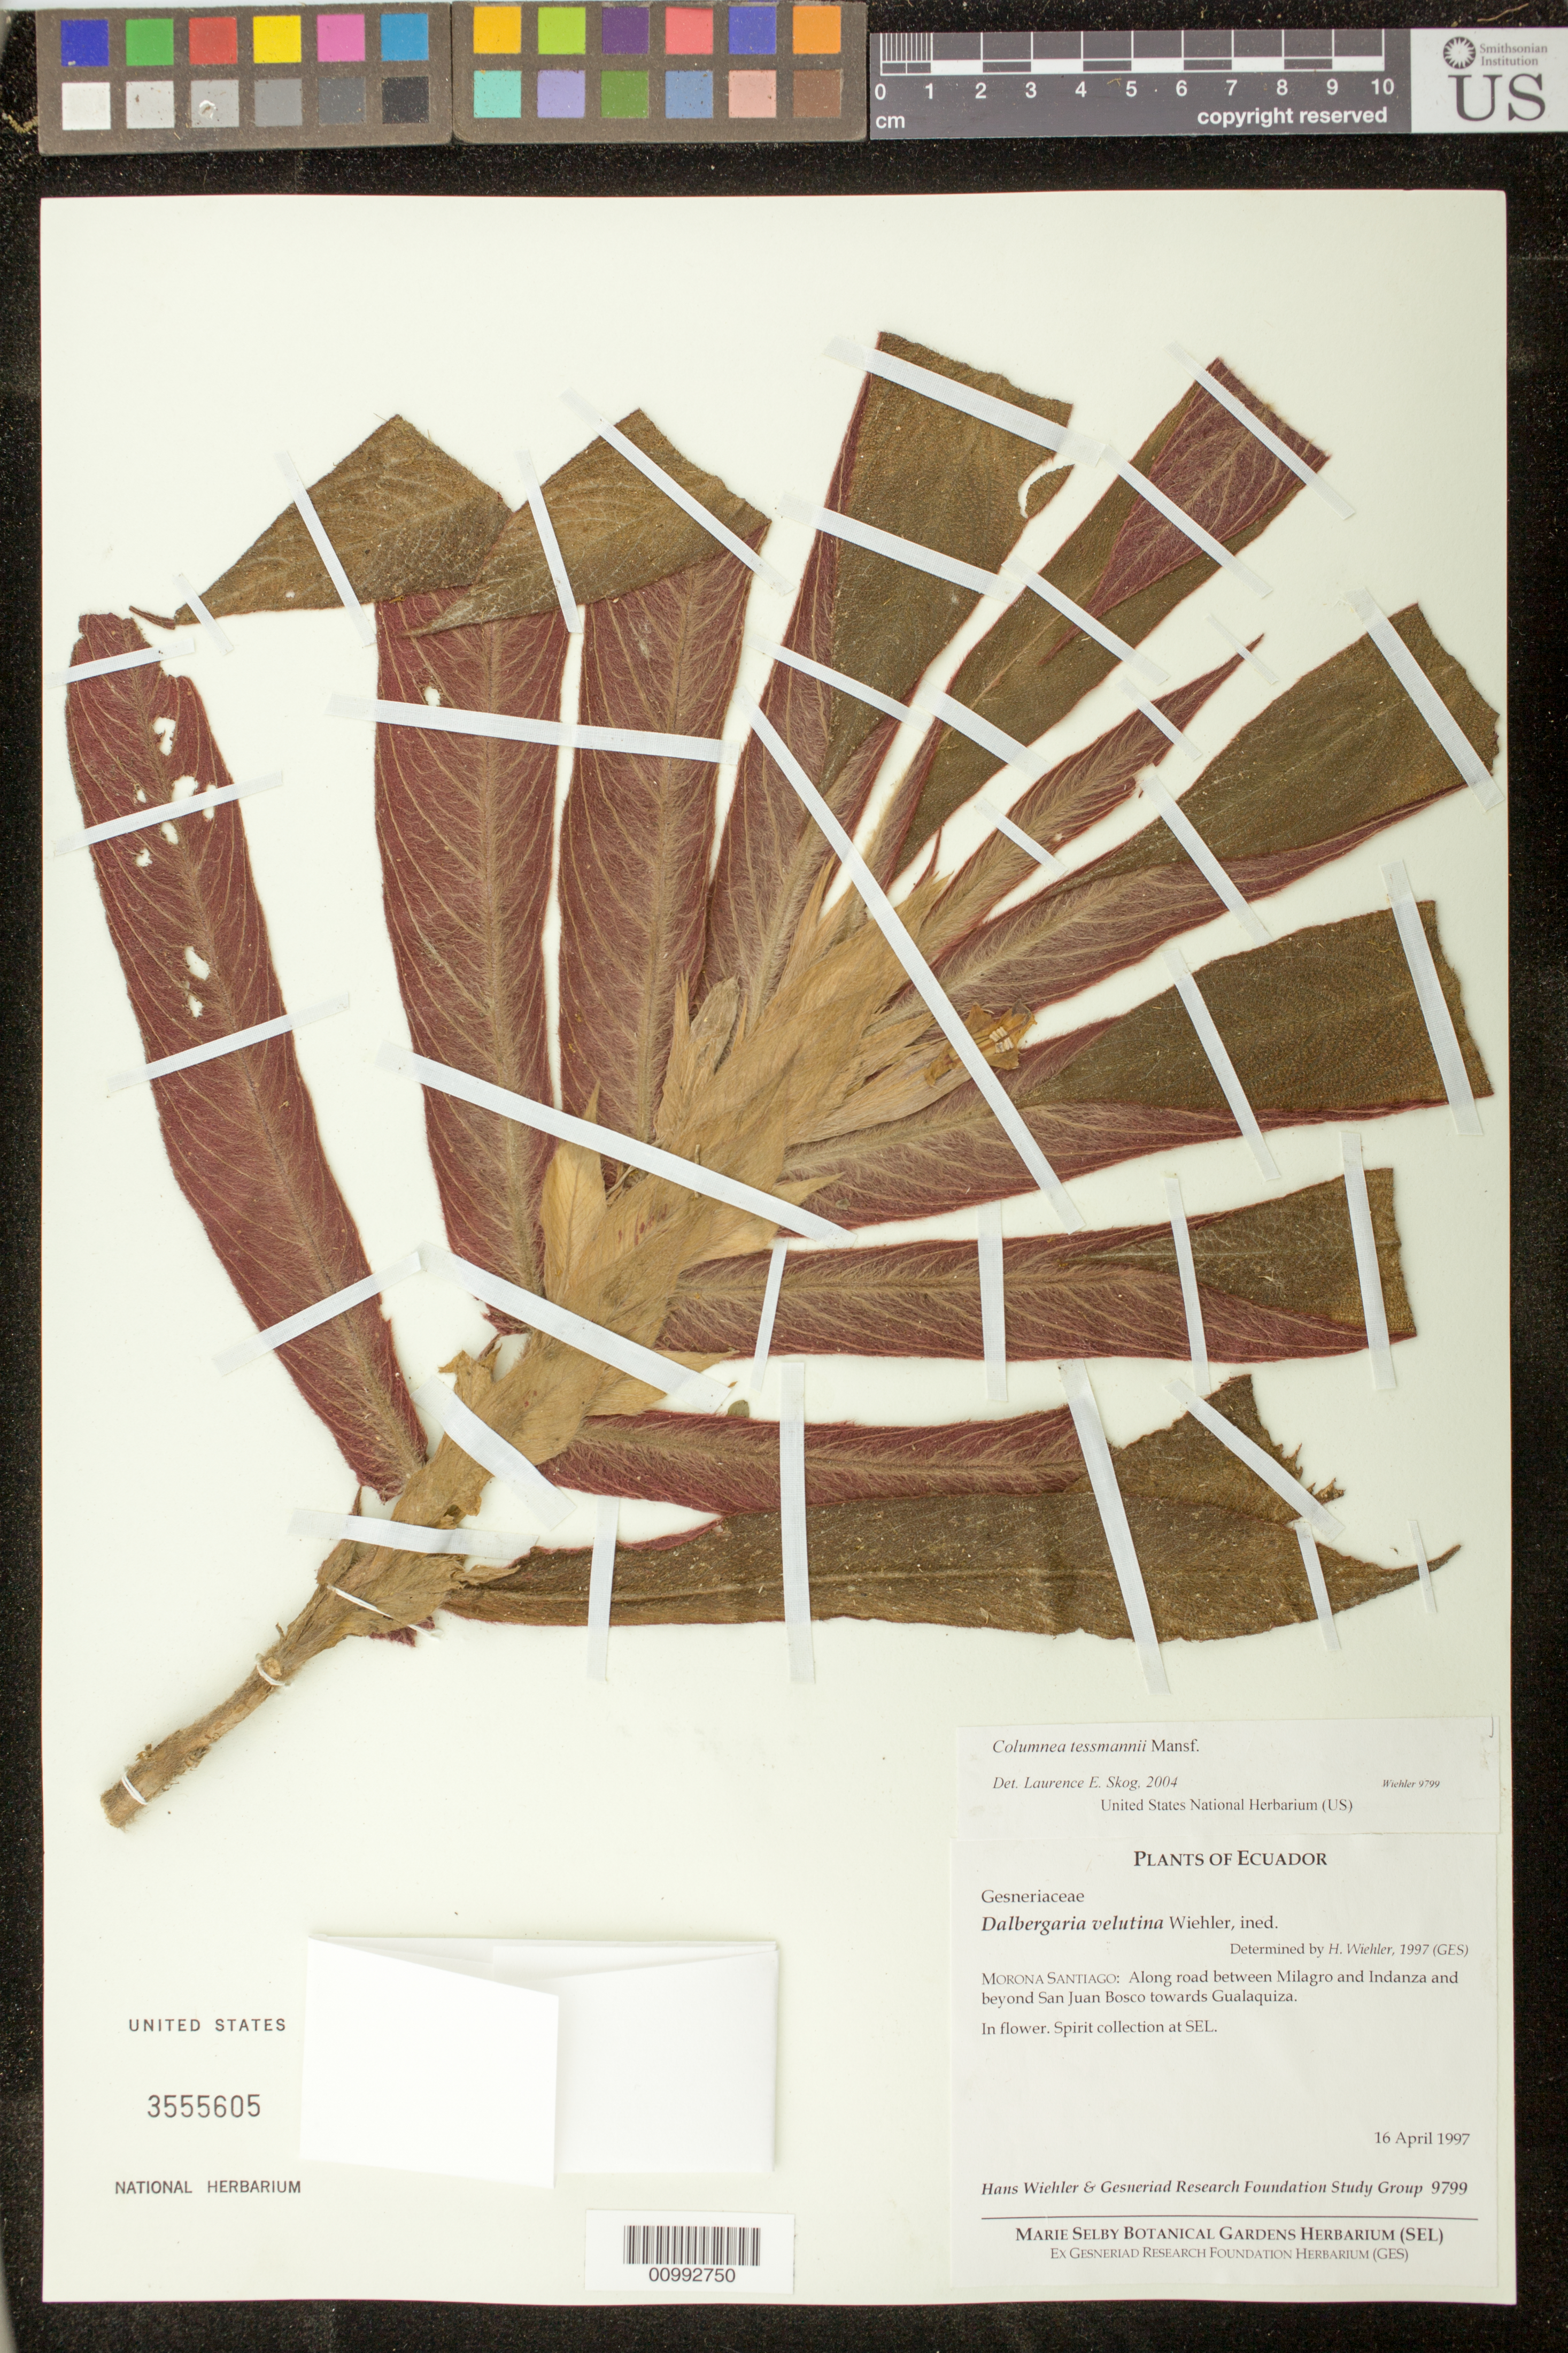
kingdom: Plantae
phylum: Tracheophyta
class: Magnoliopsida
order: Lamiales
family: Gesneriaceae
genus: Columnea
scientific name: Columnea tessmannii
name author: Mansf.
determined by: Skog, Laurence E.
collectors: H. J. Wiehler & GRF Study Group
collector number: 9799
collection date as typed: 16 Apr 1997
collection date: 1997-04-16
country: Ecuador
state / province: Morona-Santiago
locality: Morona-Santiago: along road between Milagro and Indanza and beyond San Juan Bosco towards Gualaquiza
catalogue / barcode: US 3555605